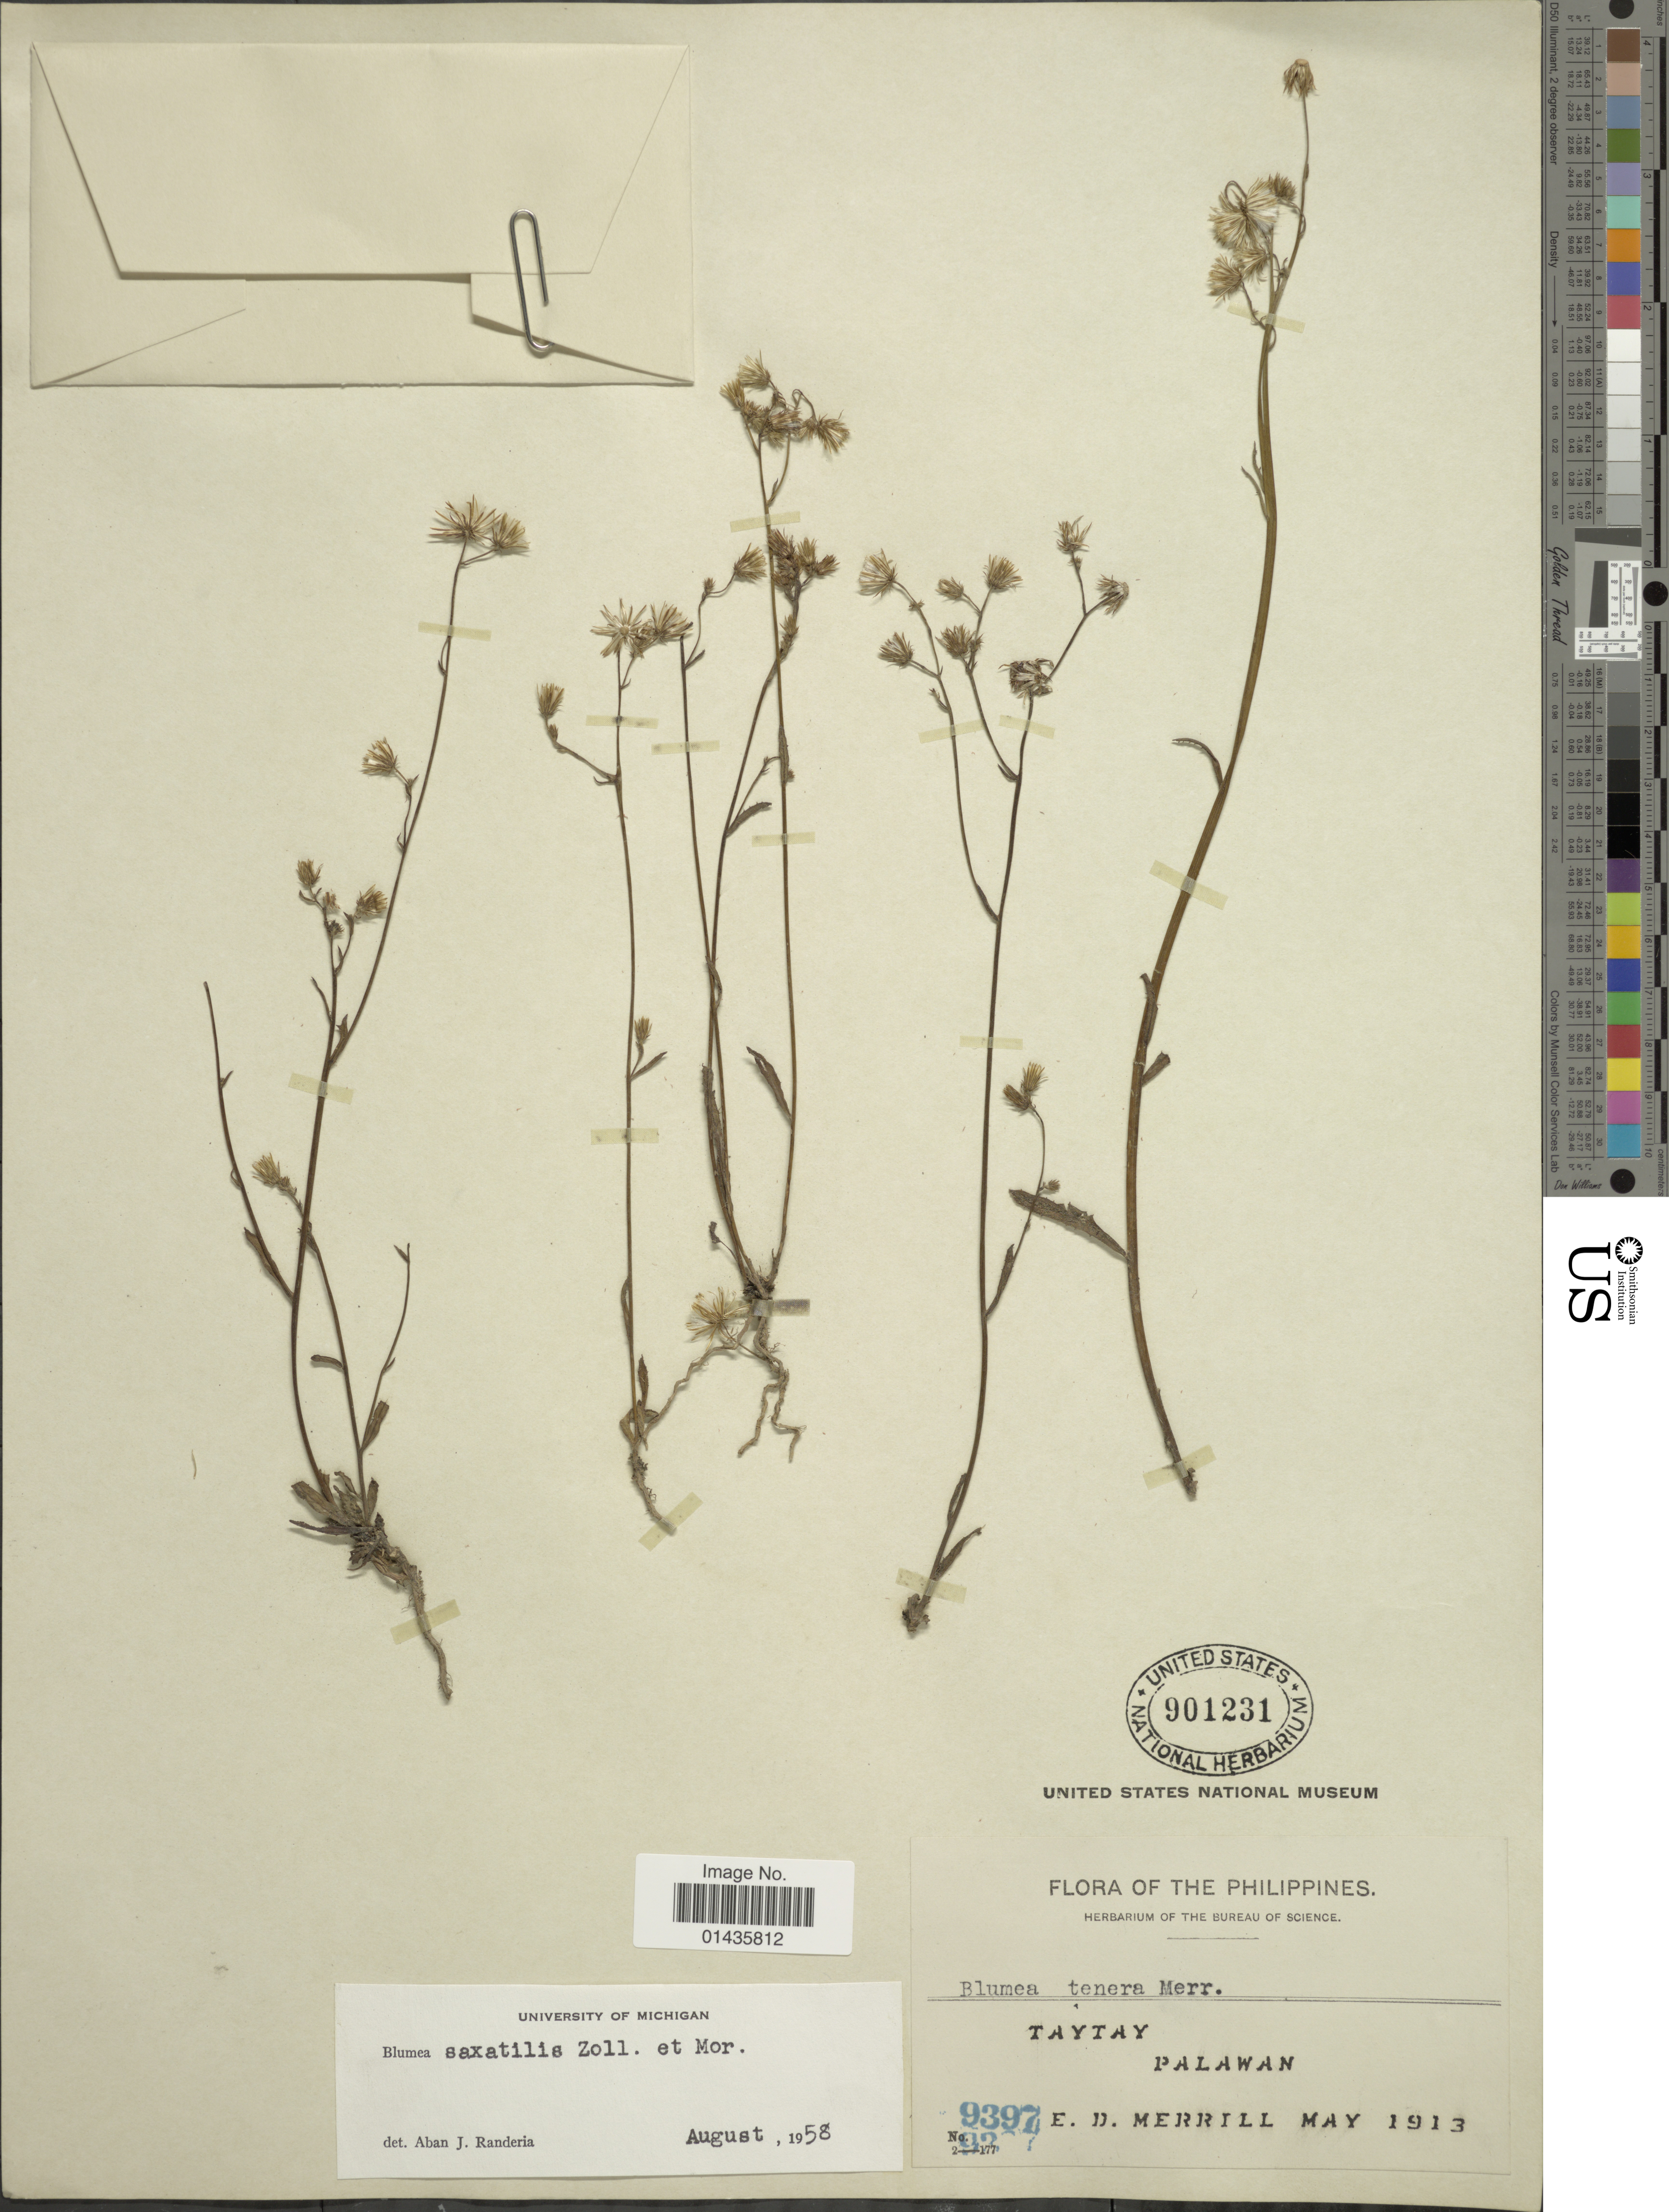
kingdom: Plantae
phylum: Tracheophyta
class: Magnoliopsida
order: Asterales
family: Asteraceae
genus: Blumea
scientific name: Blumea saxatilis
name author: Zoll. & Moritzi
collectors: E. D. Merrill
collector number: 9327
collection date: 1913-05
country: Philippines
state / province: Mimaropa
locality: Taytay, Palawan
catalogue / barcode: US 901231